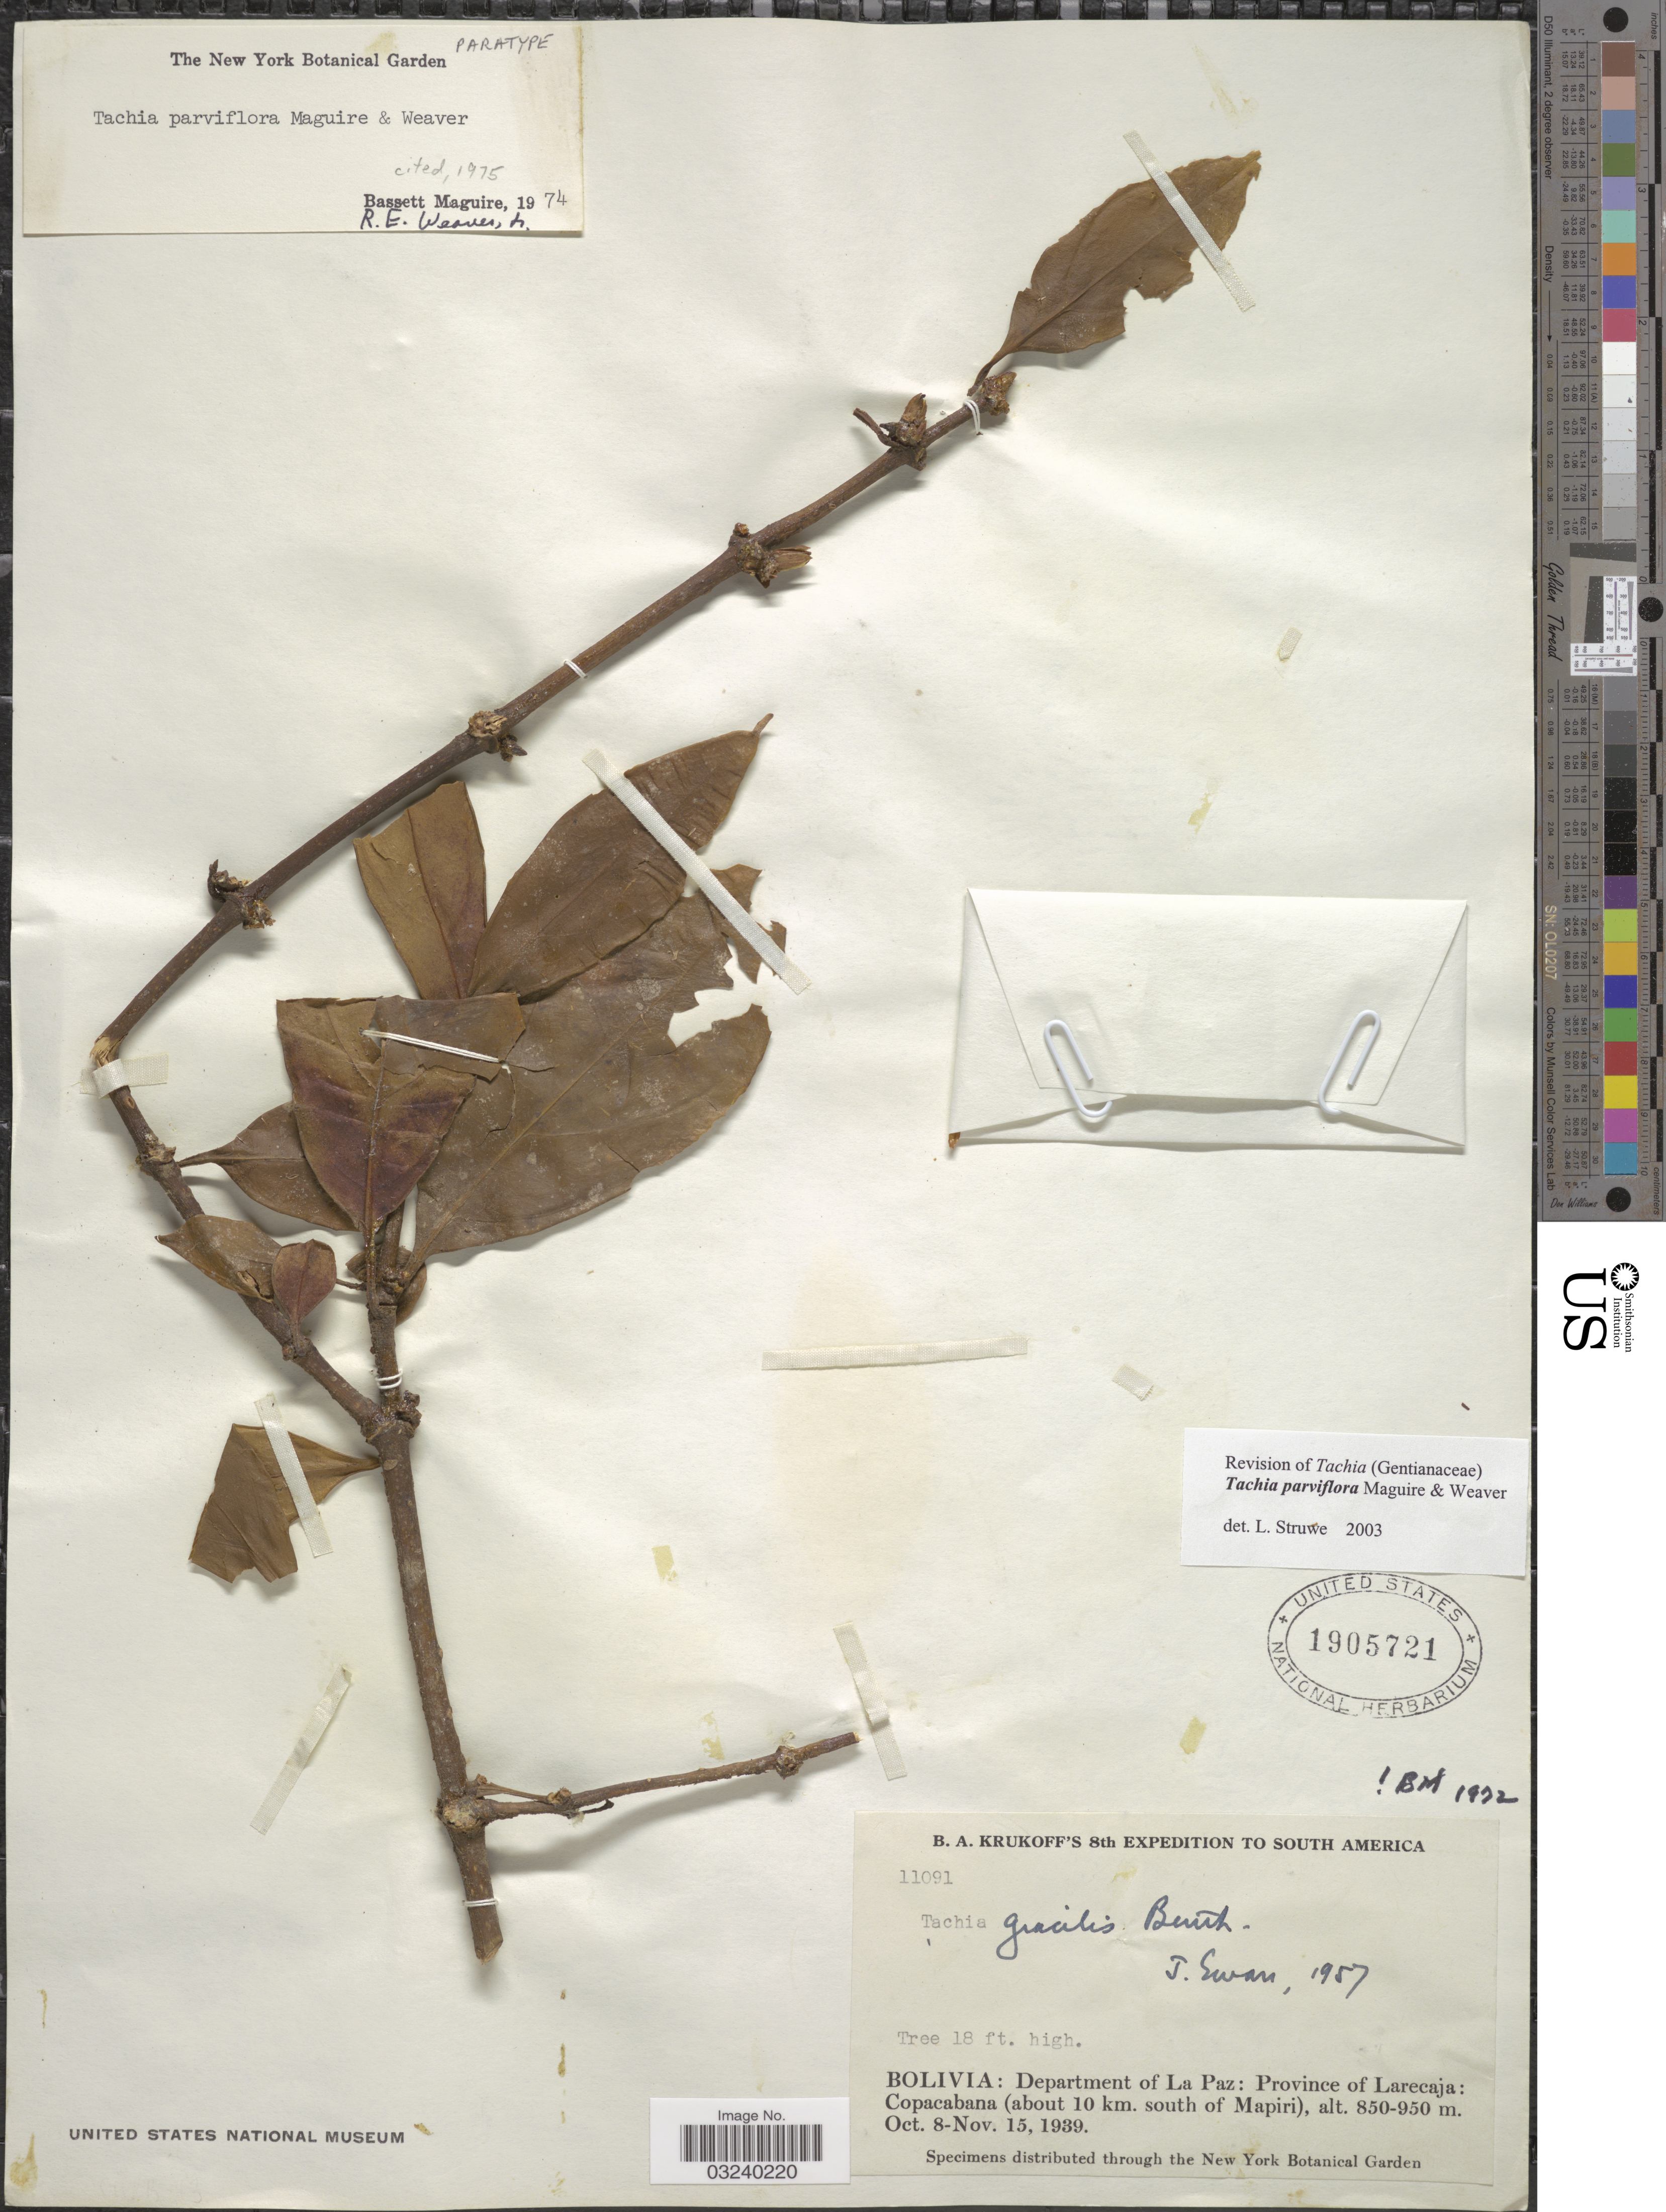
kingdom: Plantae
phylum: Tracheophyta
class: Magnoliopsida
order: Gentianales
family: Gentianaceae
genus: Tachia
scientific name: Tachia parviflora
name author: Maguire & Weaver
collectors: B. A. Krukoff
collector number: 11091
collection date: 1939-10-08/1939-11-15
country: Bolivia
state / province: La Paz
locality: Department of La Paz: Province of Larecaja: Copacabana (about 10 km. south of Mapiri).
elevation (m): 850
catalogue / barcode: US 1905721